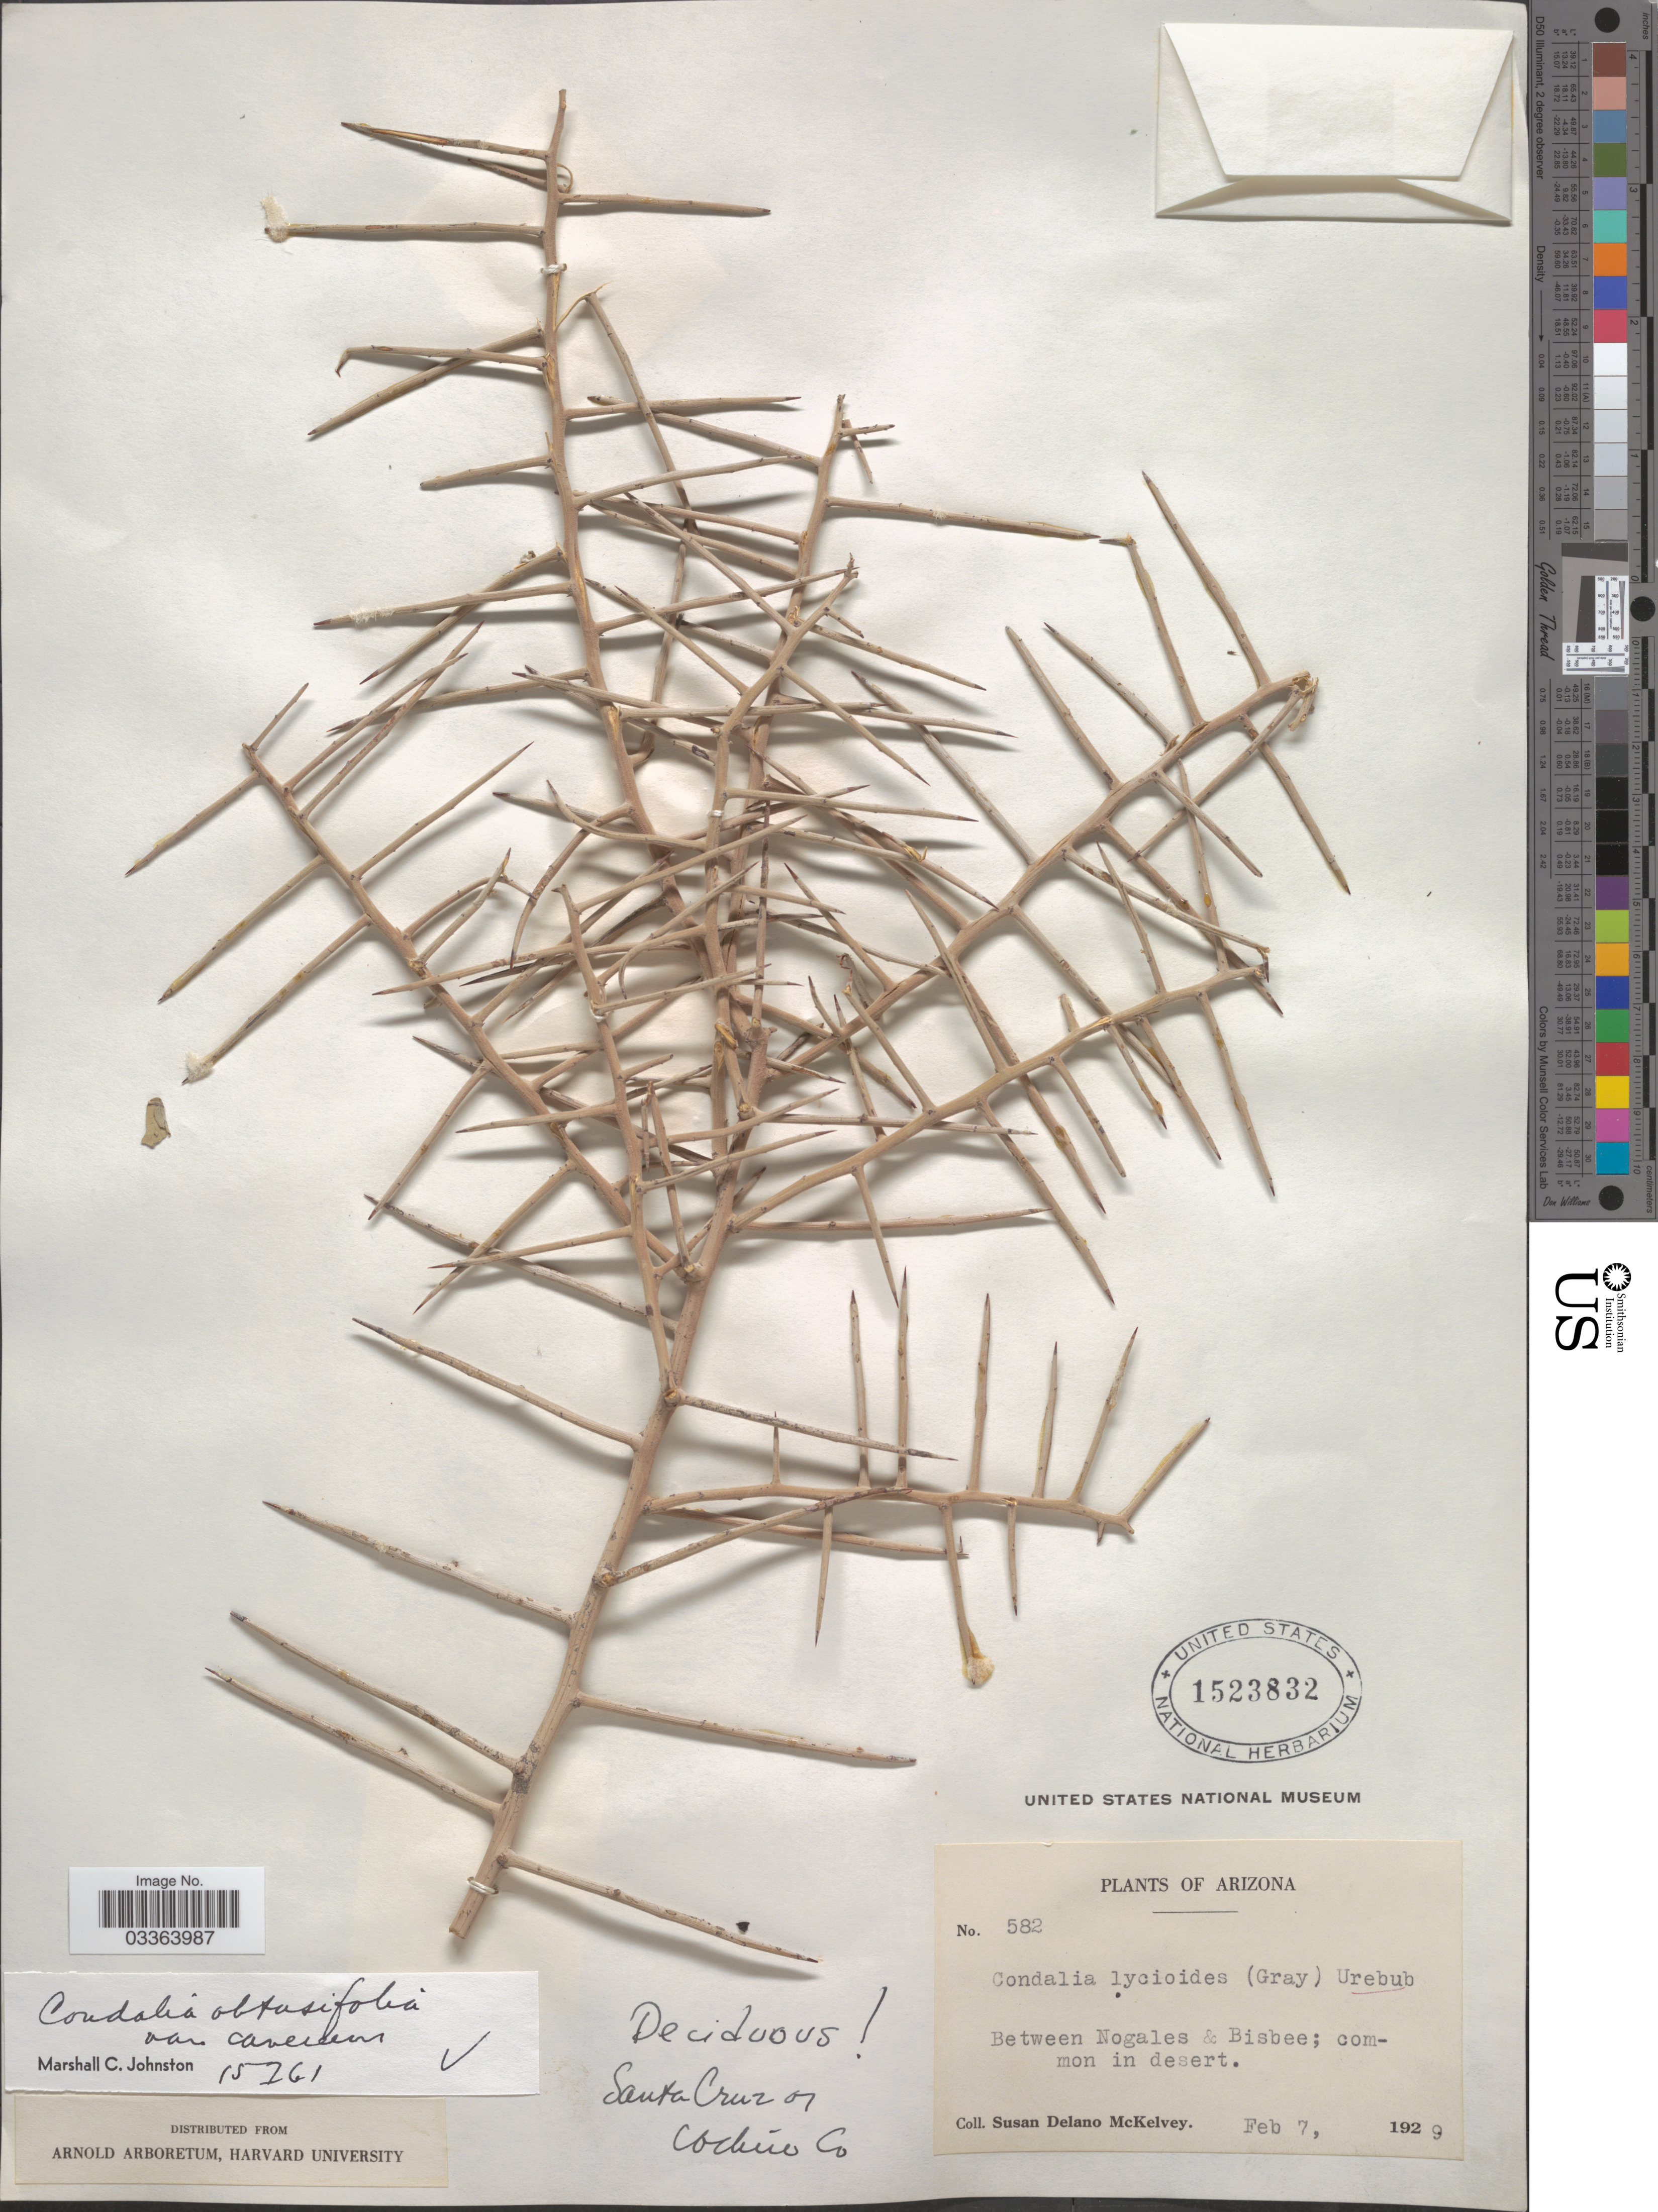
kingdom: Plantae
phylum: Tracheophyta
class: Magnoliopsida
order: Rosales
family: Rhamnaceae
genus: Sarcomphalus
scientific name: Sarcomphalus obtusifolius var. canescens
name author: (A. Gray) Hauenschild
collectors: S. A. McKelvey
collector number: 582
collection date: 1929-02-07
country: United States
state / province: Arizona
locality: Between Nogales & Bisbee.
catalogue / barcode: US 1523832